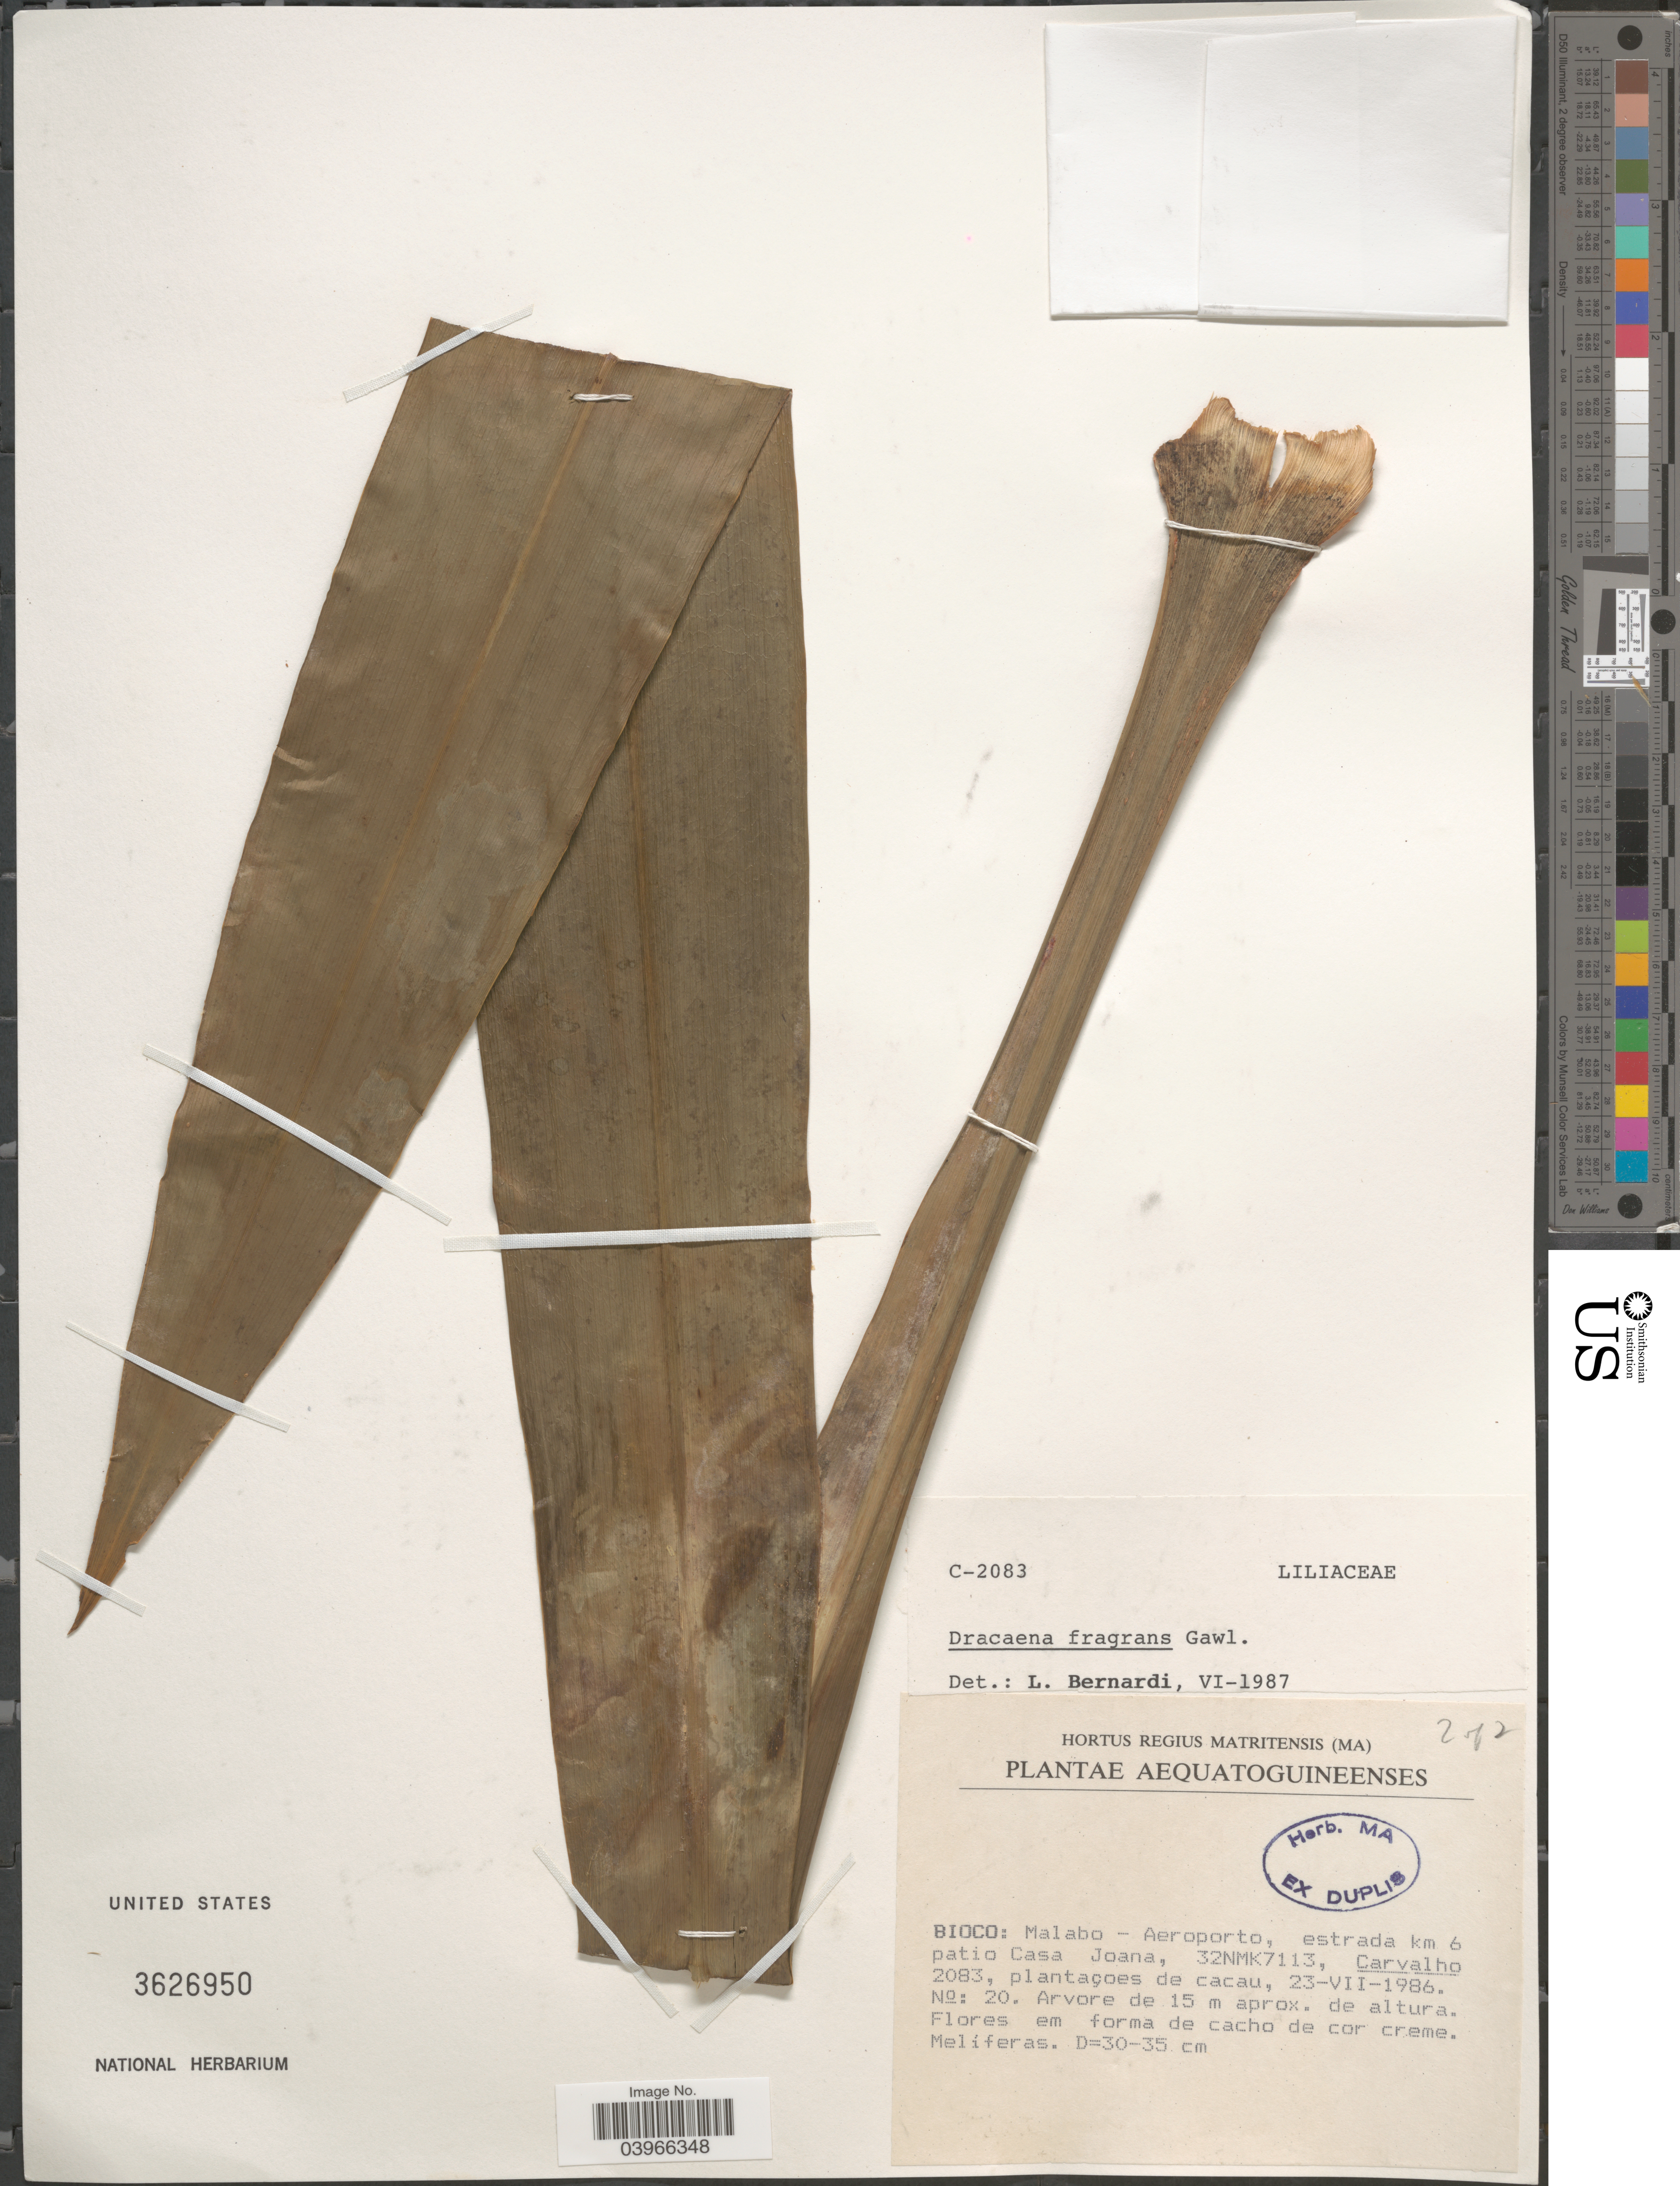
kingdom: Plantae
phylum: Tracheophyta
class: Liliopsida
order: Asparagales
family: Asparagaceae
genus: Dracaena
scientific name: Dracaena fragrans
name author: (L.) Ker Gawl.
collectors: Carvalho, --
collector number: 2083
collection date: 1986-07-23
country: Equatorial Guinea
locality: Aequatoguineenses. Bioco: Malabo - Aeroporto, estrada km 6 patio Casa Joana, 32NMK7113.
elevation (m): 15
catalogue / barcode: US 3626950